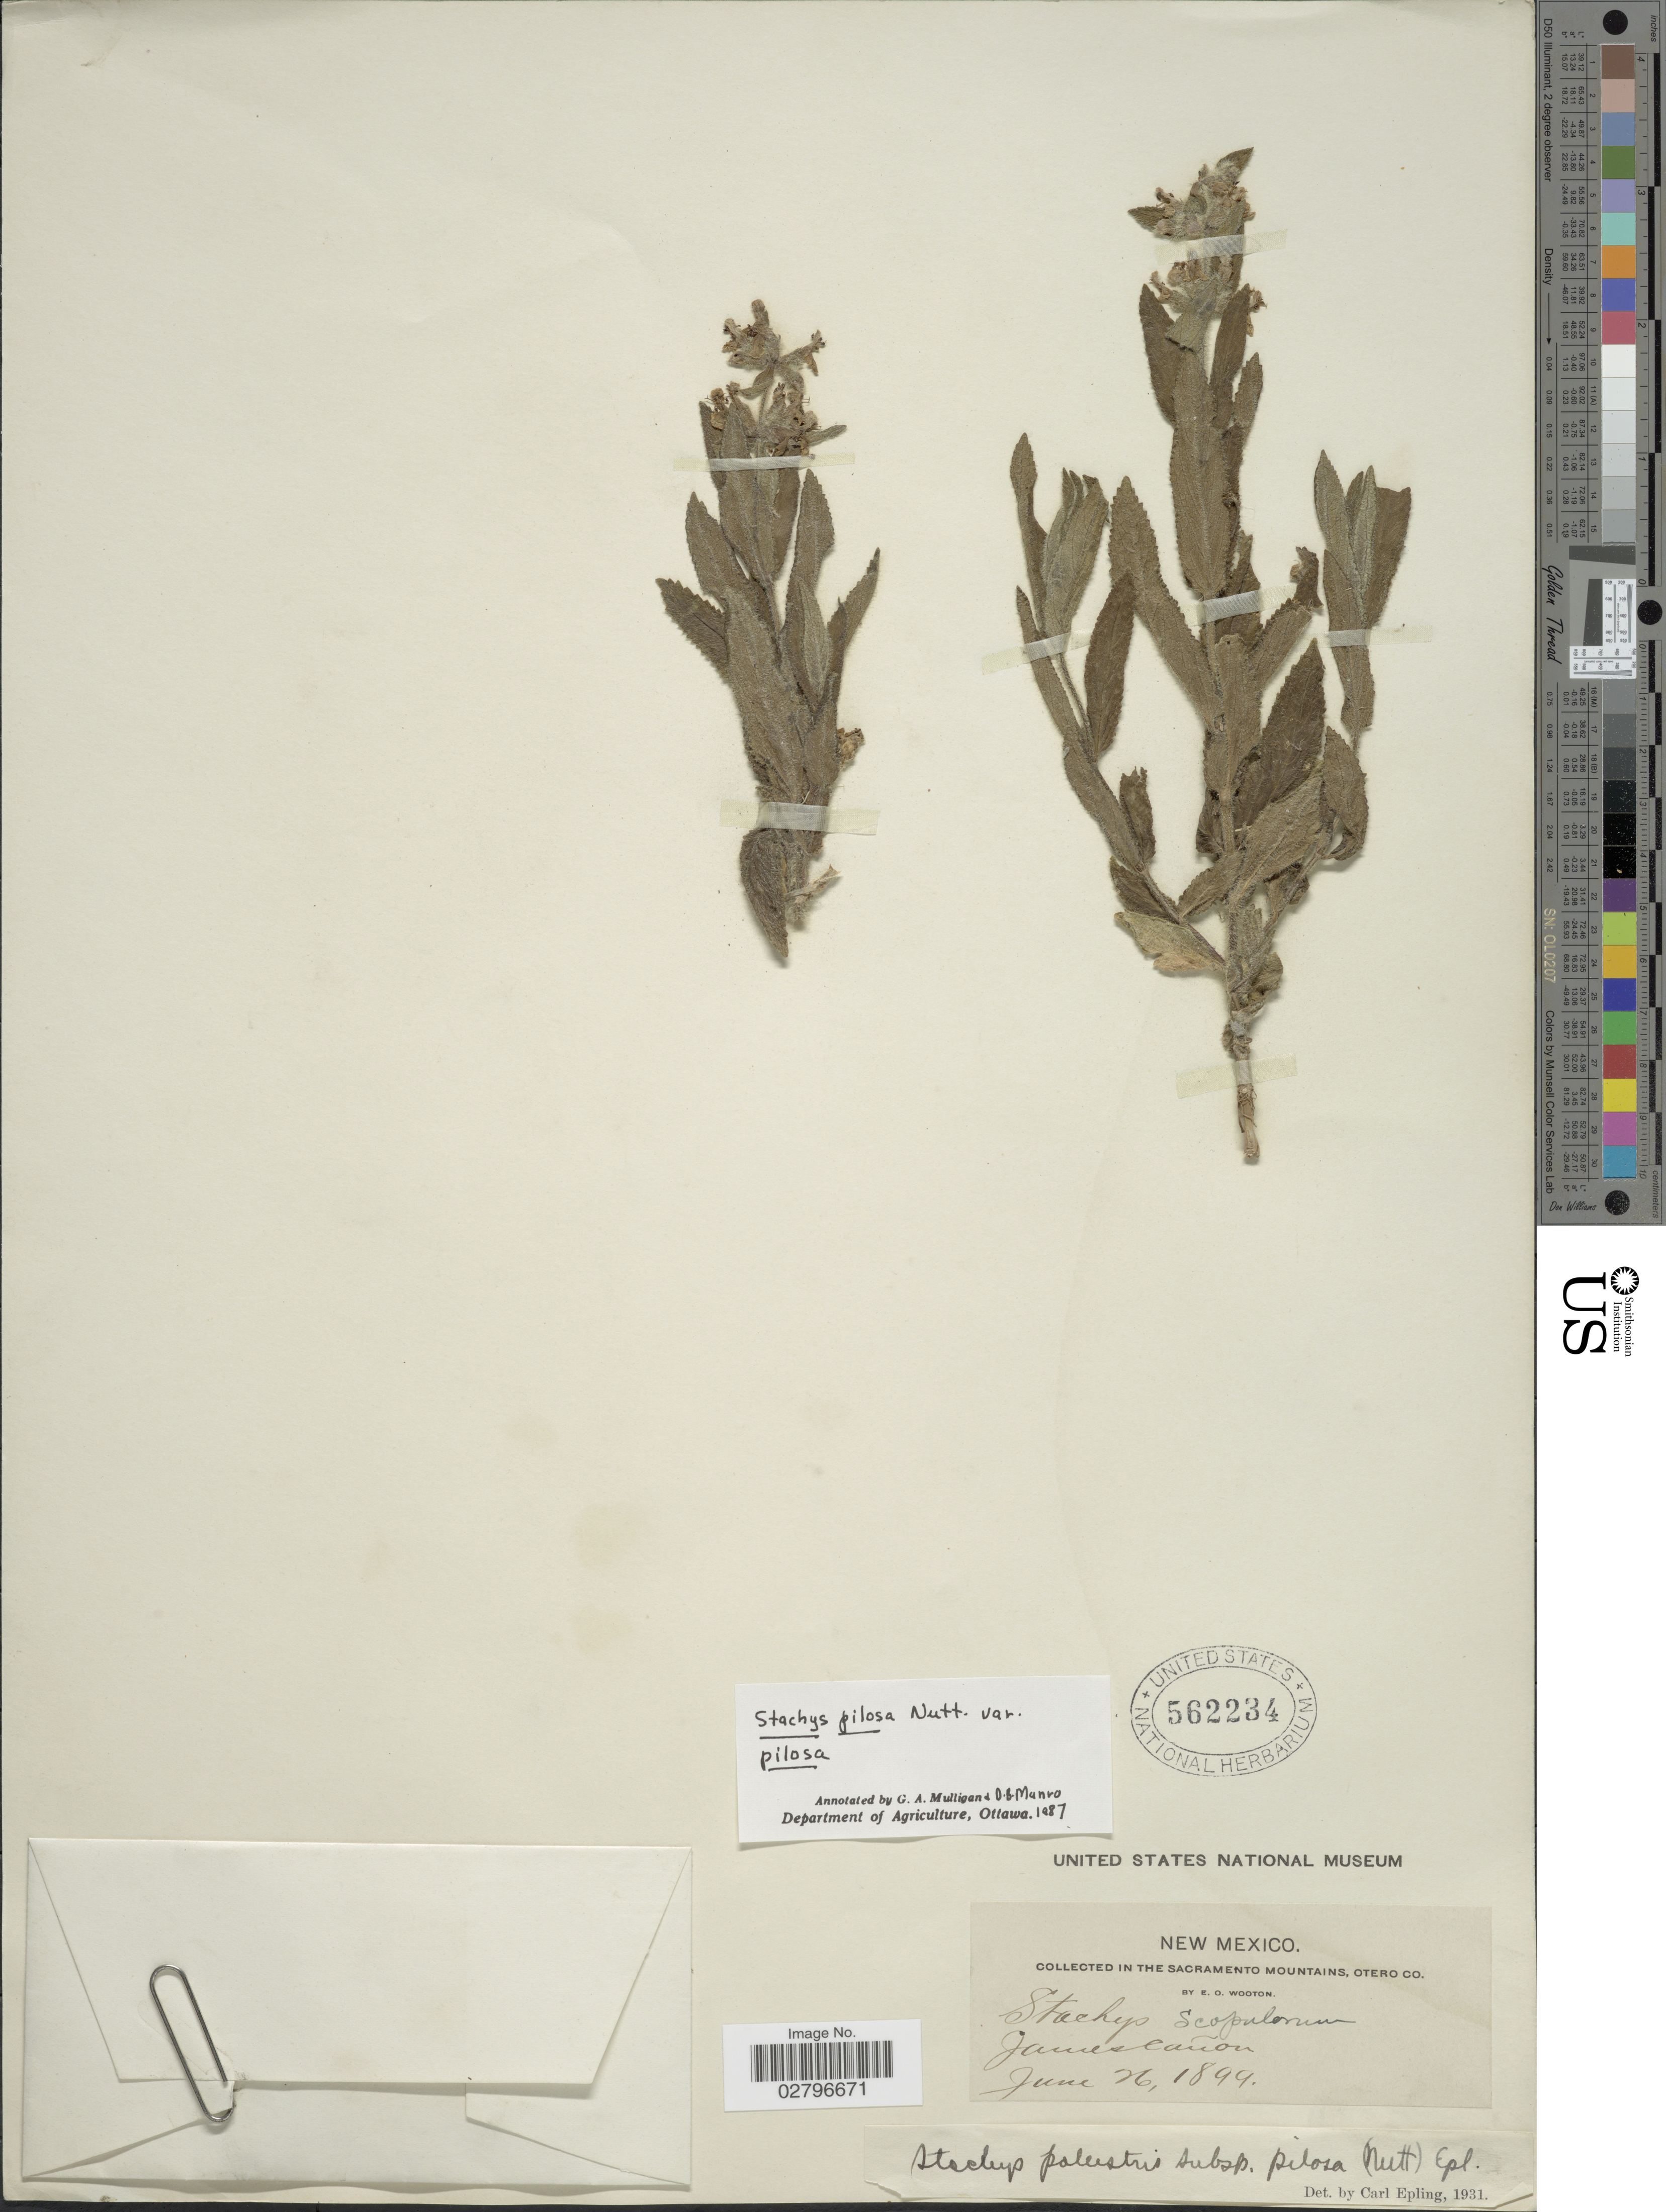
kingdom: Plantae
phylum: Tracheophyta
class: Magnoliopsida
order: Lamiales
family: Lamiaceae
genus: Stachys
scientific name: Stachys pilosa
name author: Nutt.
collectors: E. O. Wooton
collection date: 1899-06-26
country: United States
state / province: New Mexico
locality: In the Sacramento Mountains, Otero Co. James Cañon.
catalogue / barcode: US 562234